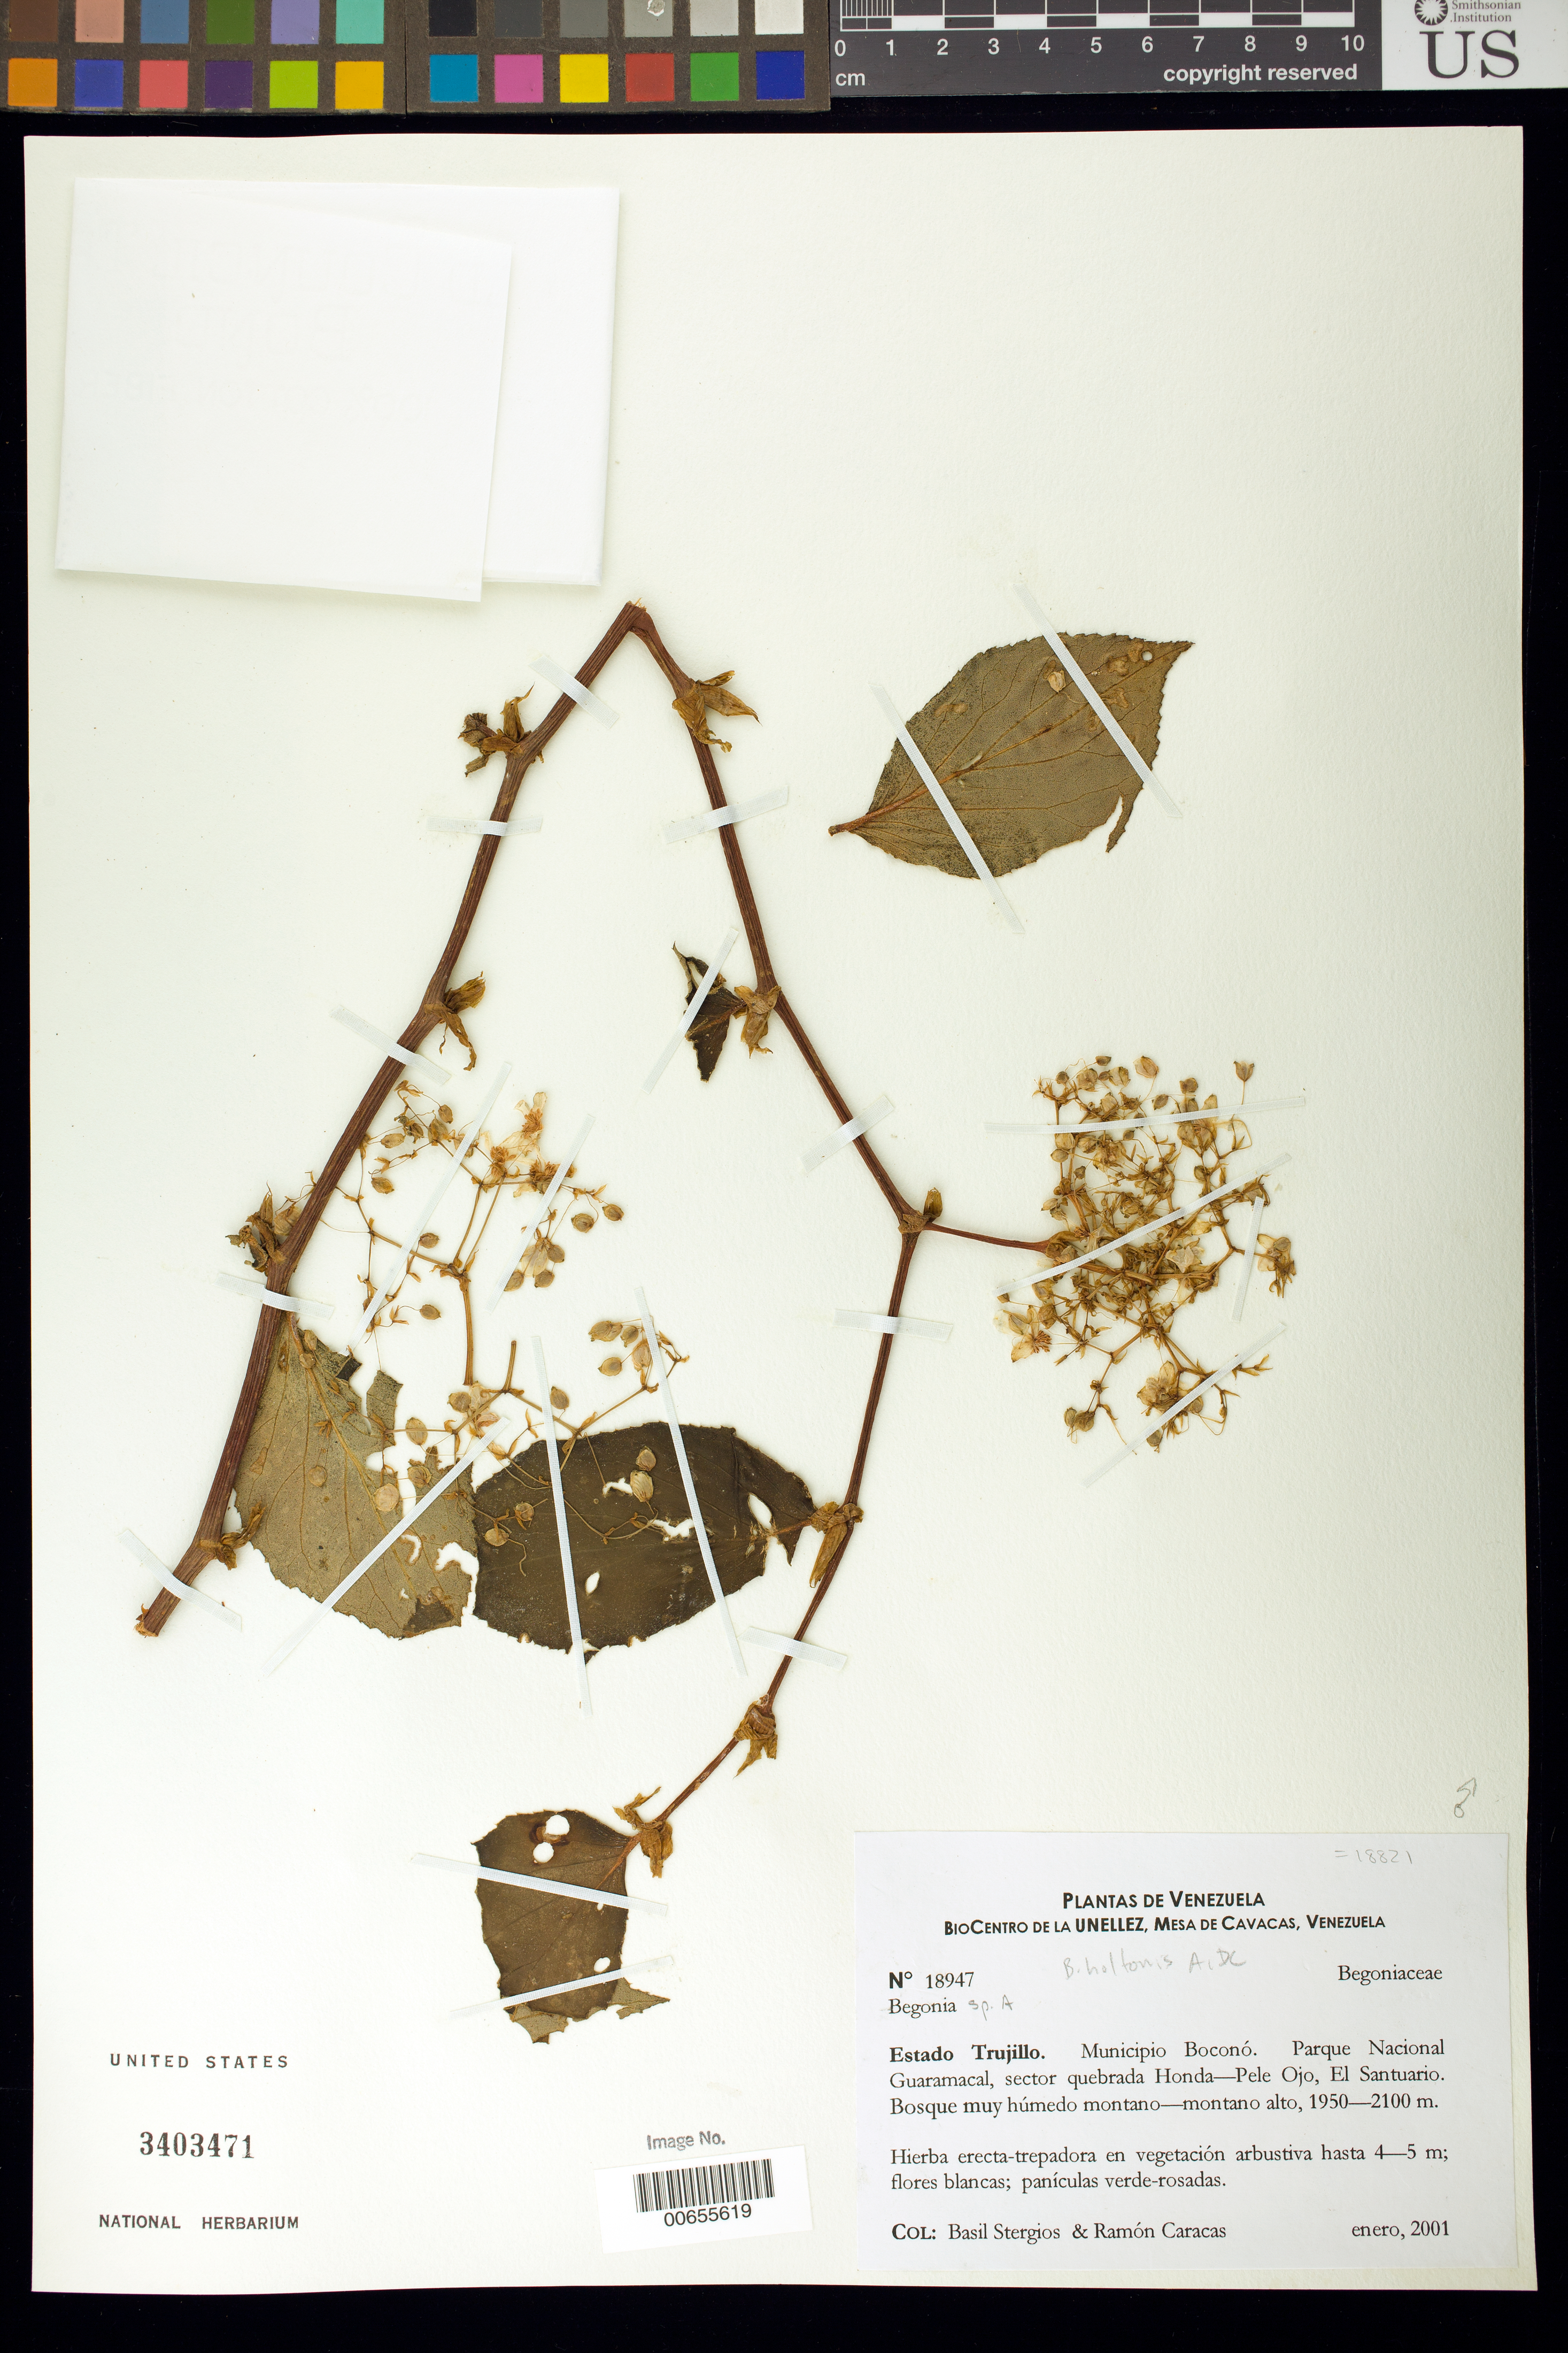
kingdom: Plantae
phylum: Tracheophyta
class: Magnoliopsida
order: Cucurbitales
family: Begoniaceae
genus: Begonia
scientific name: Begonia sp. a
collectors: B. G. Stergios & R. Caracas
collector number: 18947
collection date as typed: Jan 2001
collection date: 2001-01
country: Venezuela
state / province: Trujillo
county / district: Boconó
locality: Parque Nacional Guaramacal, sector quebrada Honda-Pele Ojo, El Santuario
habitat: Bosque muy húmedo montano-montano alto.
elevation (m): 1950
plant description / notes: MER, MY, NY, PORT, US, VEN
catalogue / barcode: US 3403471